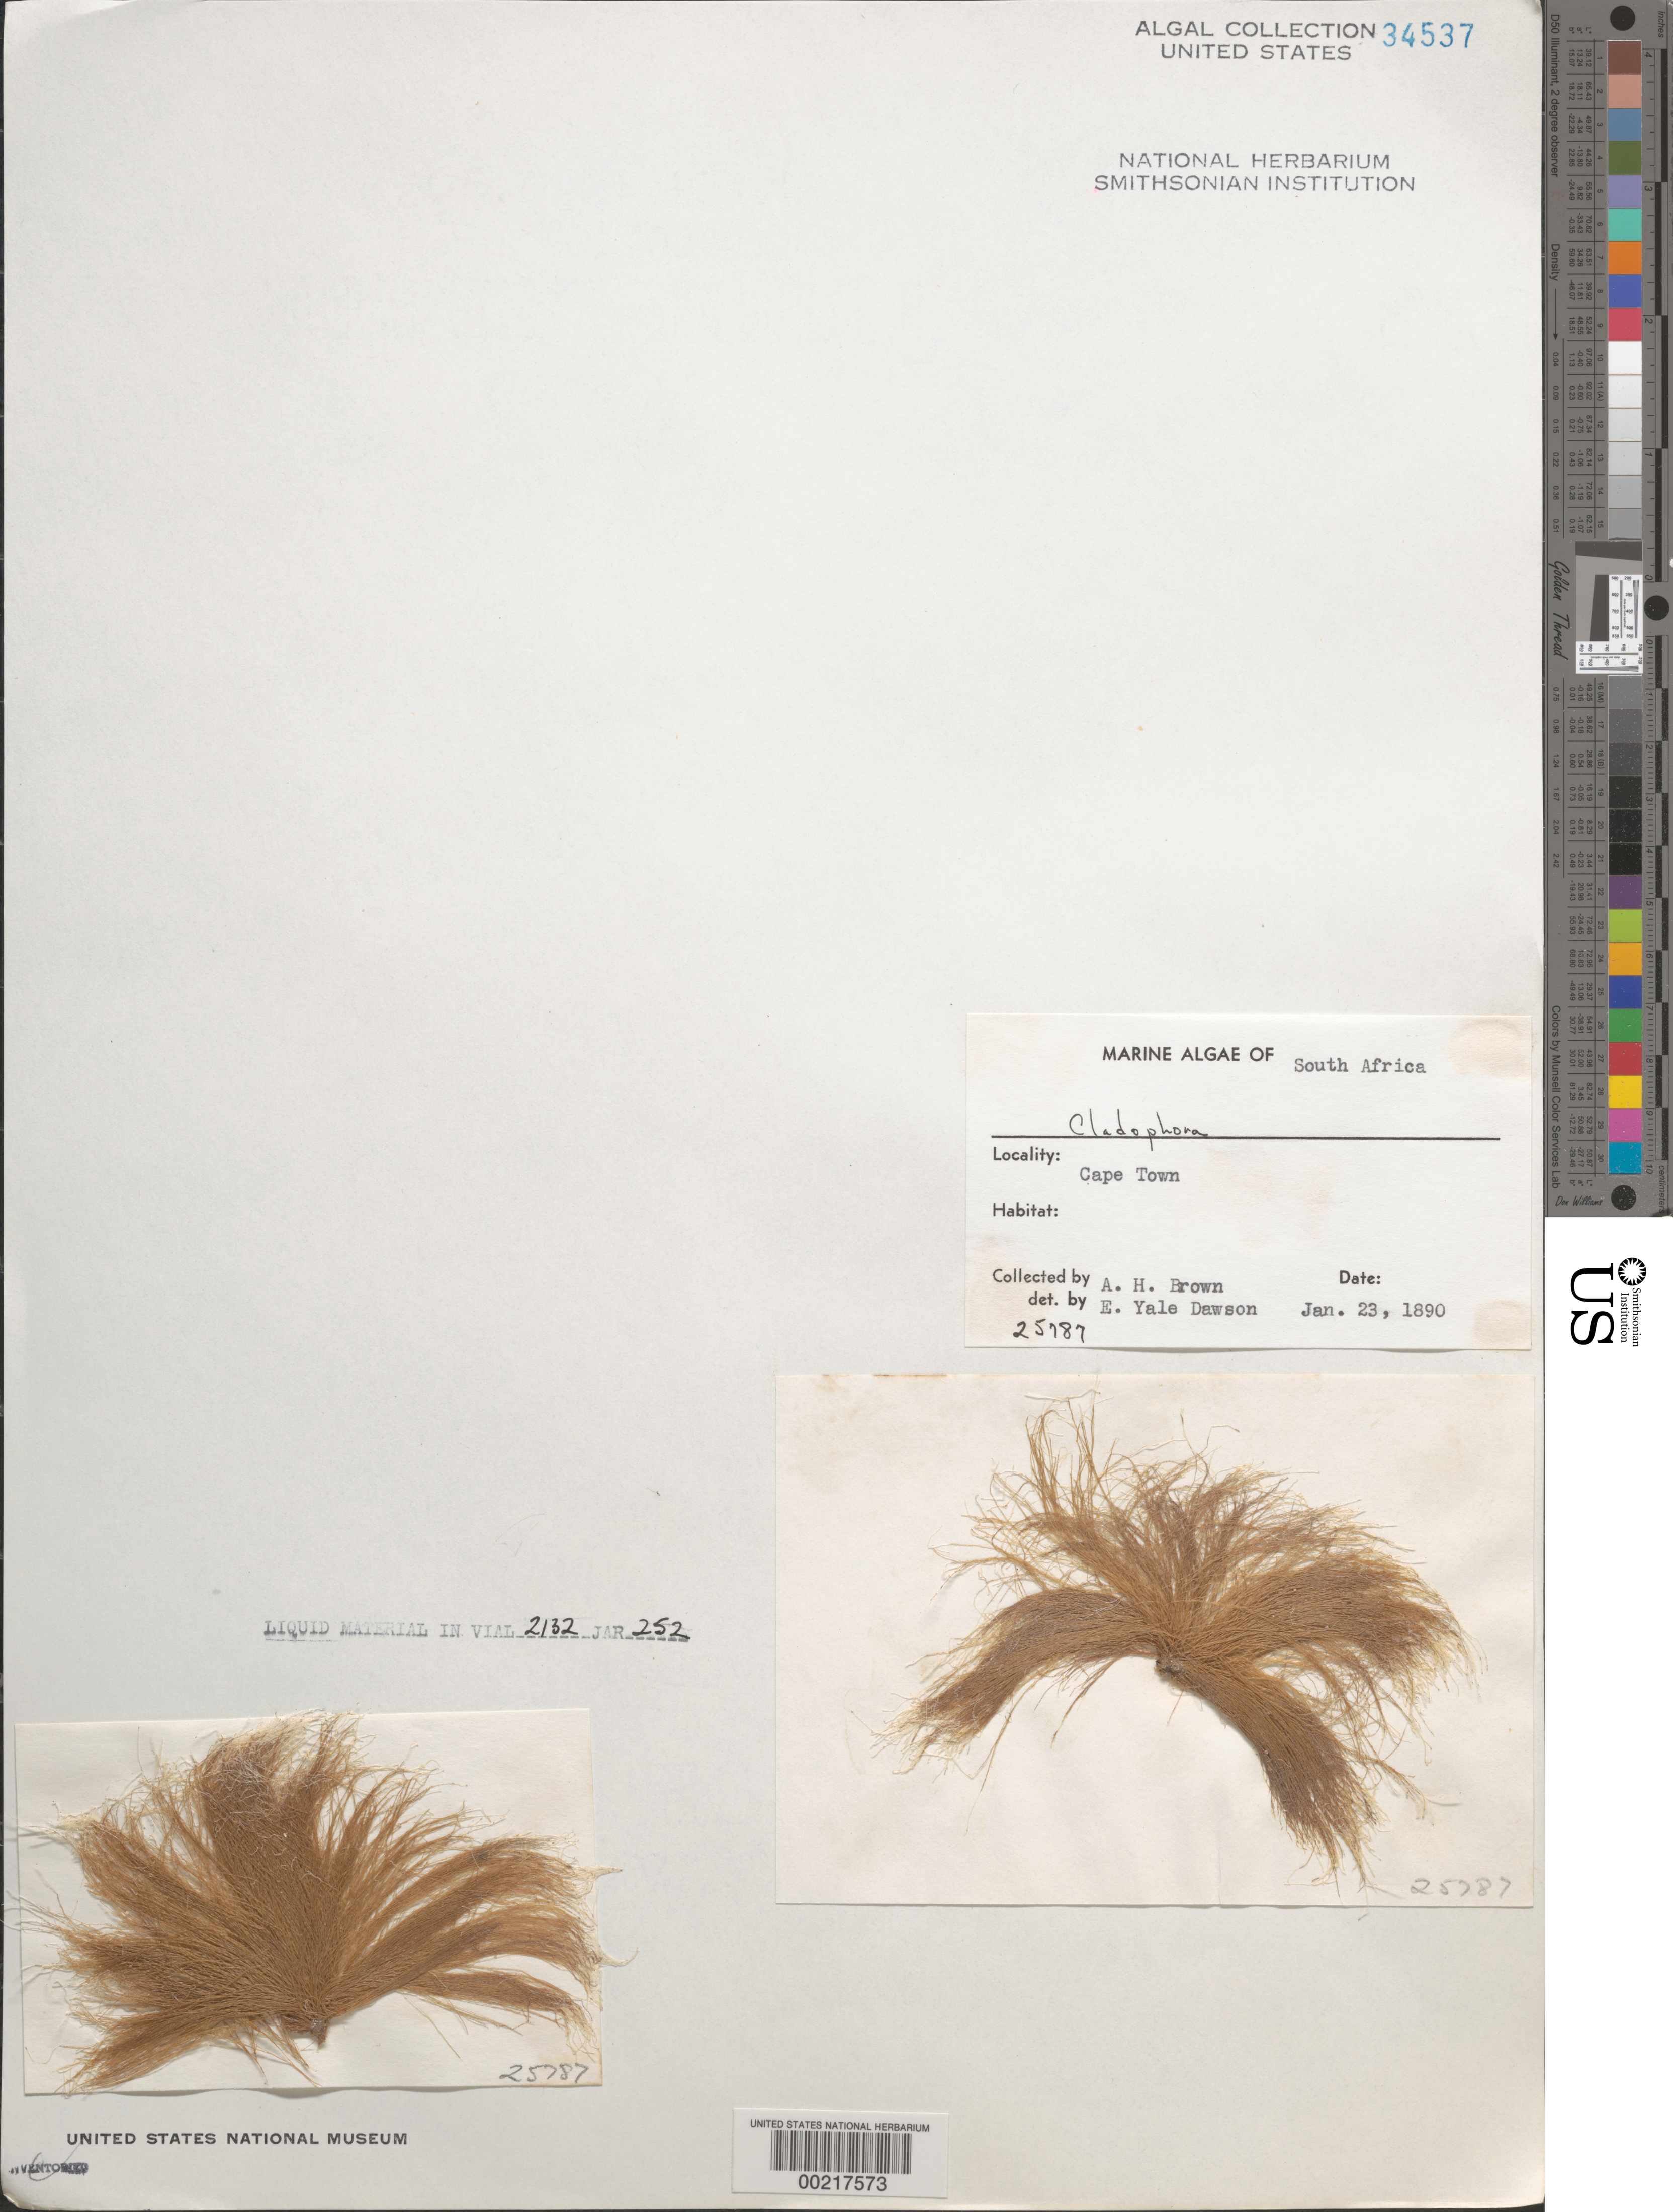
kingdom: Plantae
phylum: Chlorophyta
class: Ulvophyceae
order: Cladophorales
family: Cladophoraceae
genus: Cladophora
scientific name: Cladophora sp.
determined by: Dawson, E. Y.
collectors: A. H. Brown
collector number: EYD 25787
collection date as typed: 23 Jan 1890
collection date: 1890-01-23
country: South Africa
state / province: Western Cape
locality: Cape town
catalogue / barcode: US 34537